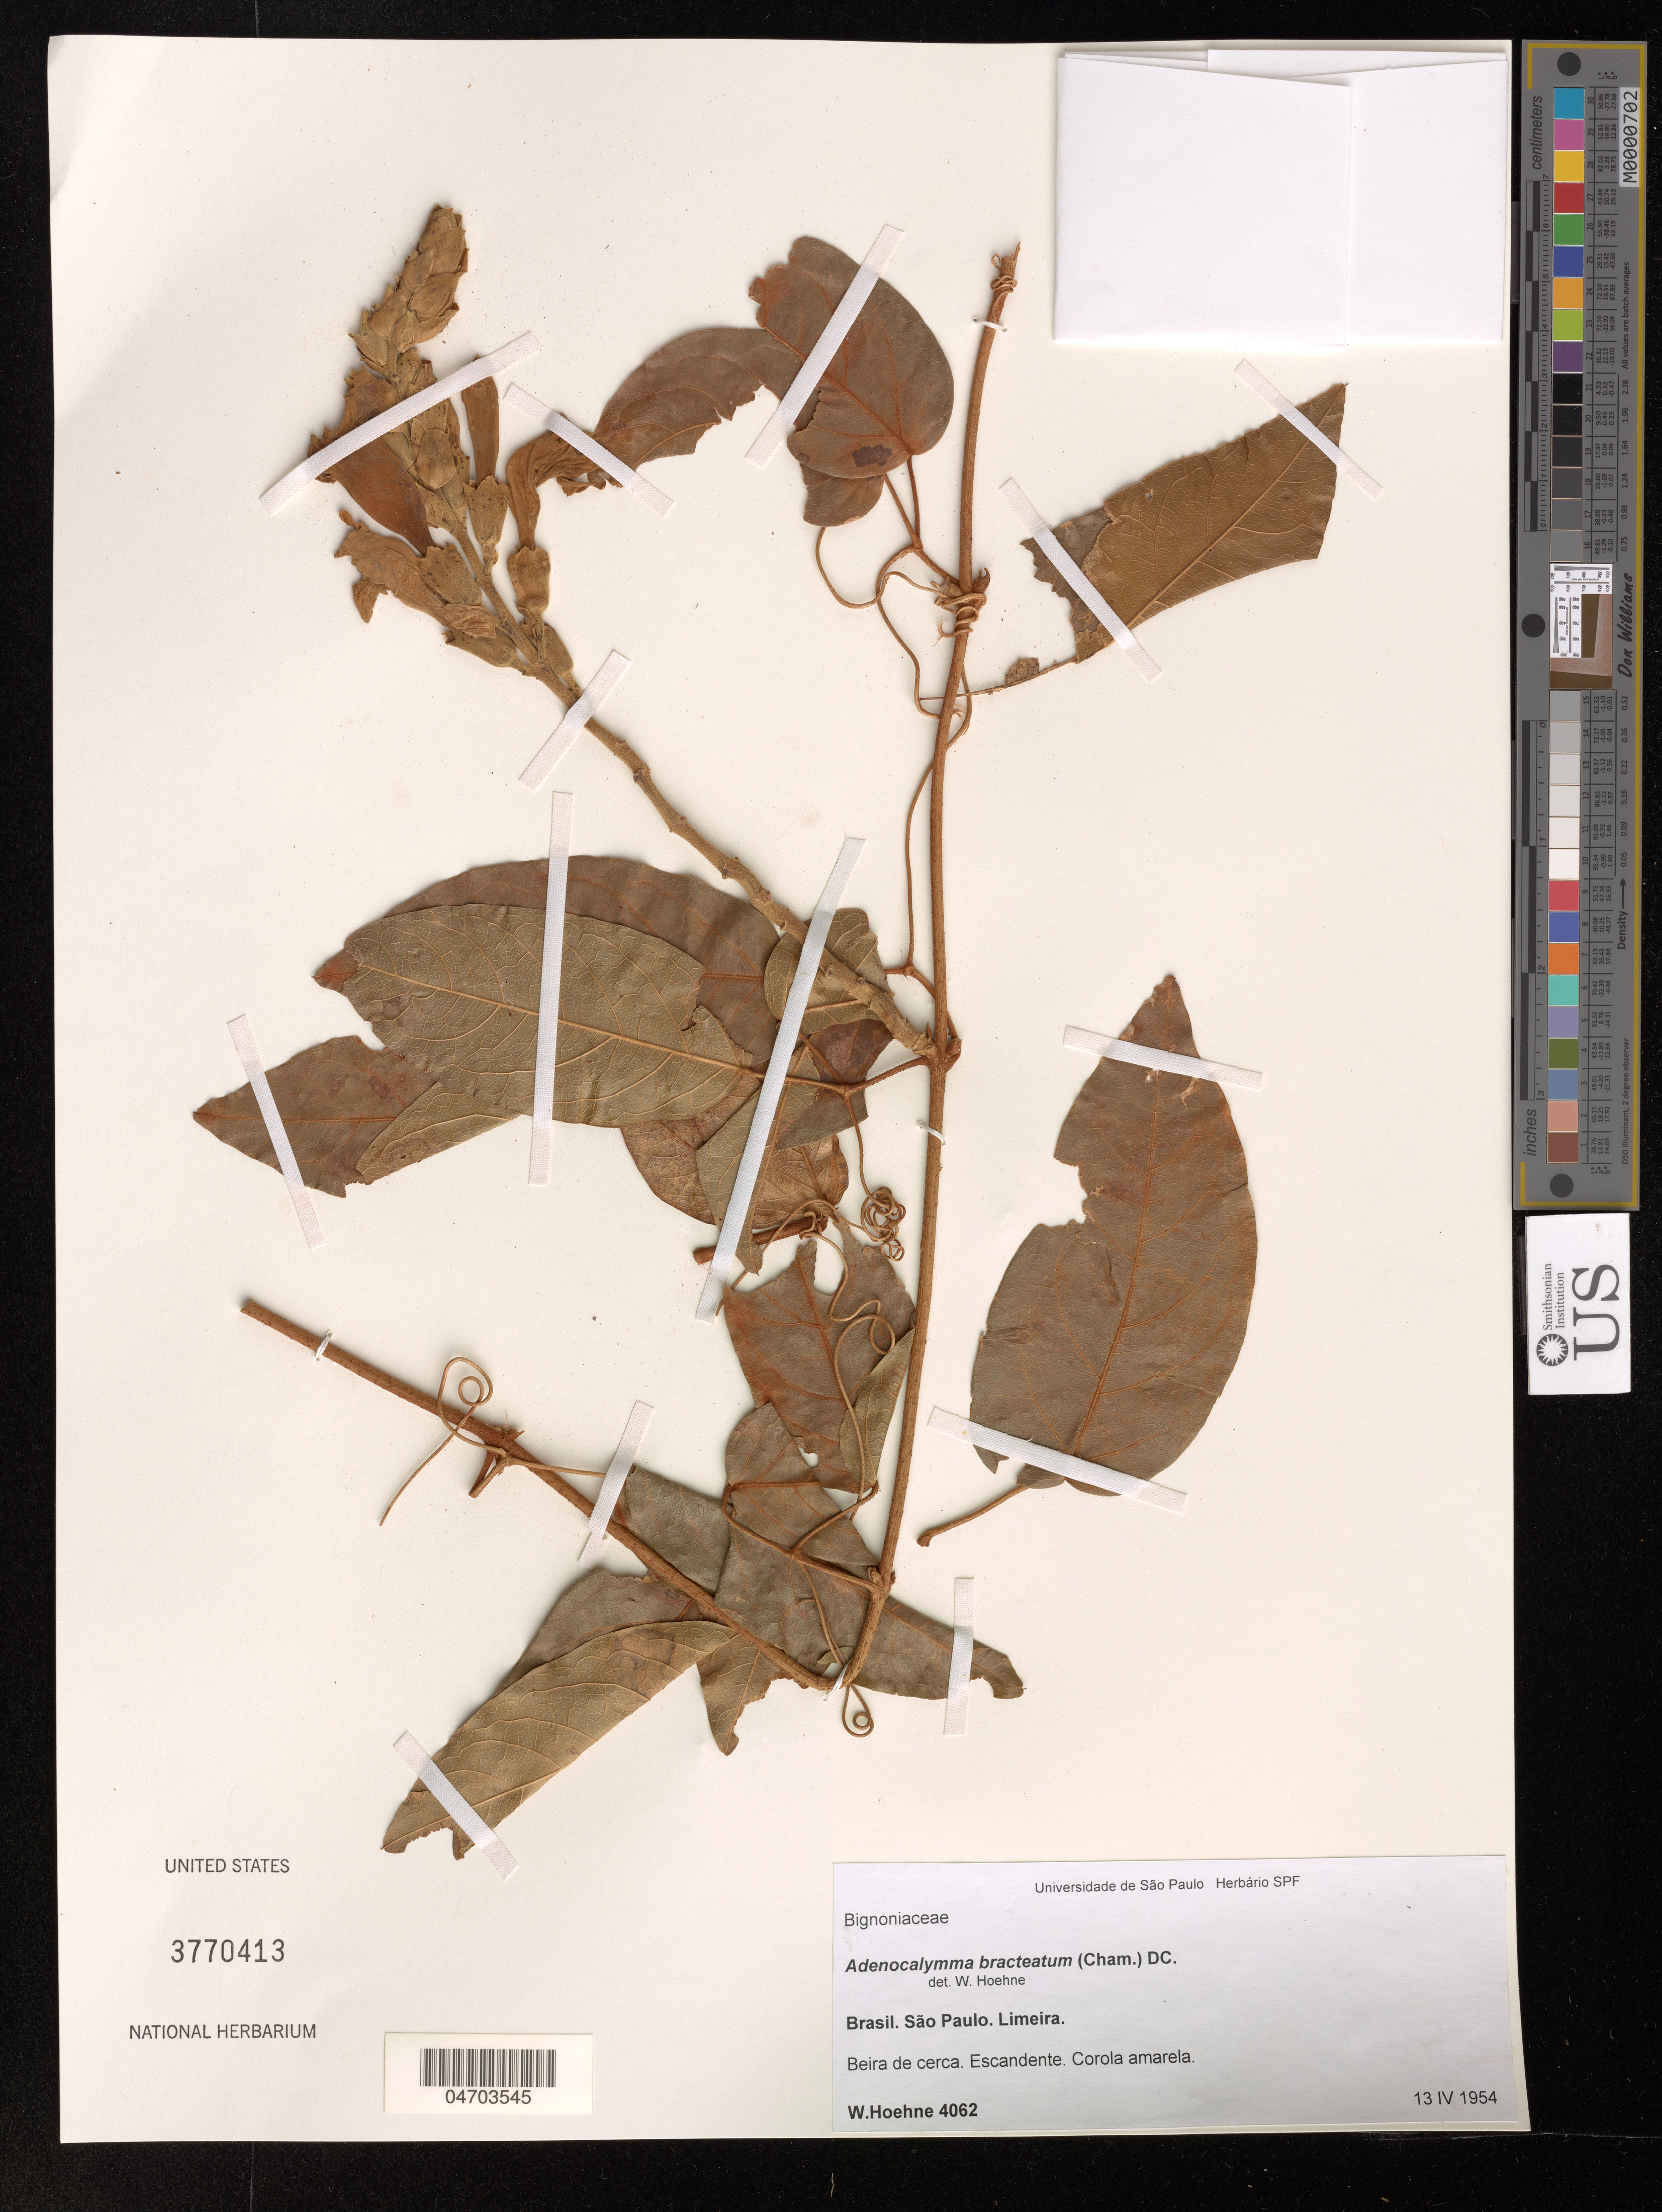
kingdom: Plantae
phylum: Tracheophyta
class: Magnoliopsida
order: Lamiales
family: Bignoniaceae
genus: Adenocalymma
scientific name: Adenocalymma bracteatum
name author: DC. & Cham.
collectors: W. Hoehne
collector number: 4062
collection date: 1954-04-13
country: Brazil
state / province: São Paulo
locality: Limeira.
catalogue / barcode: US 3770413